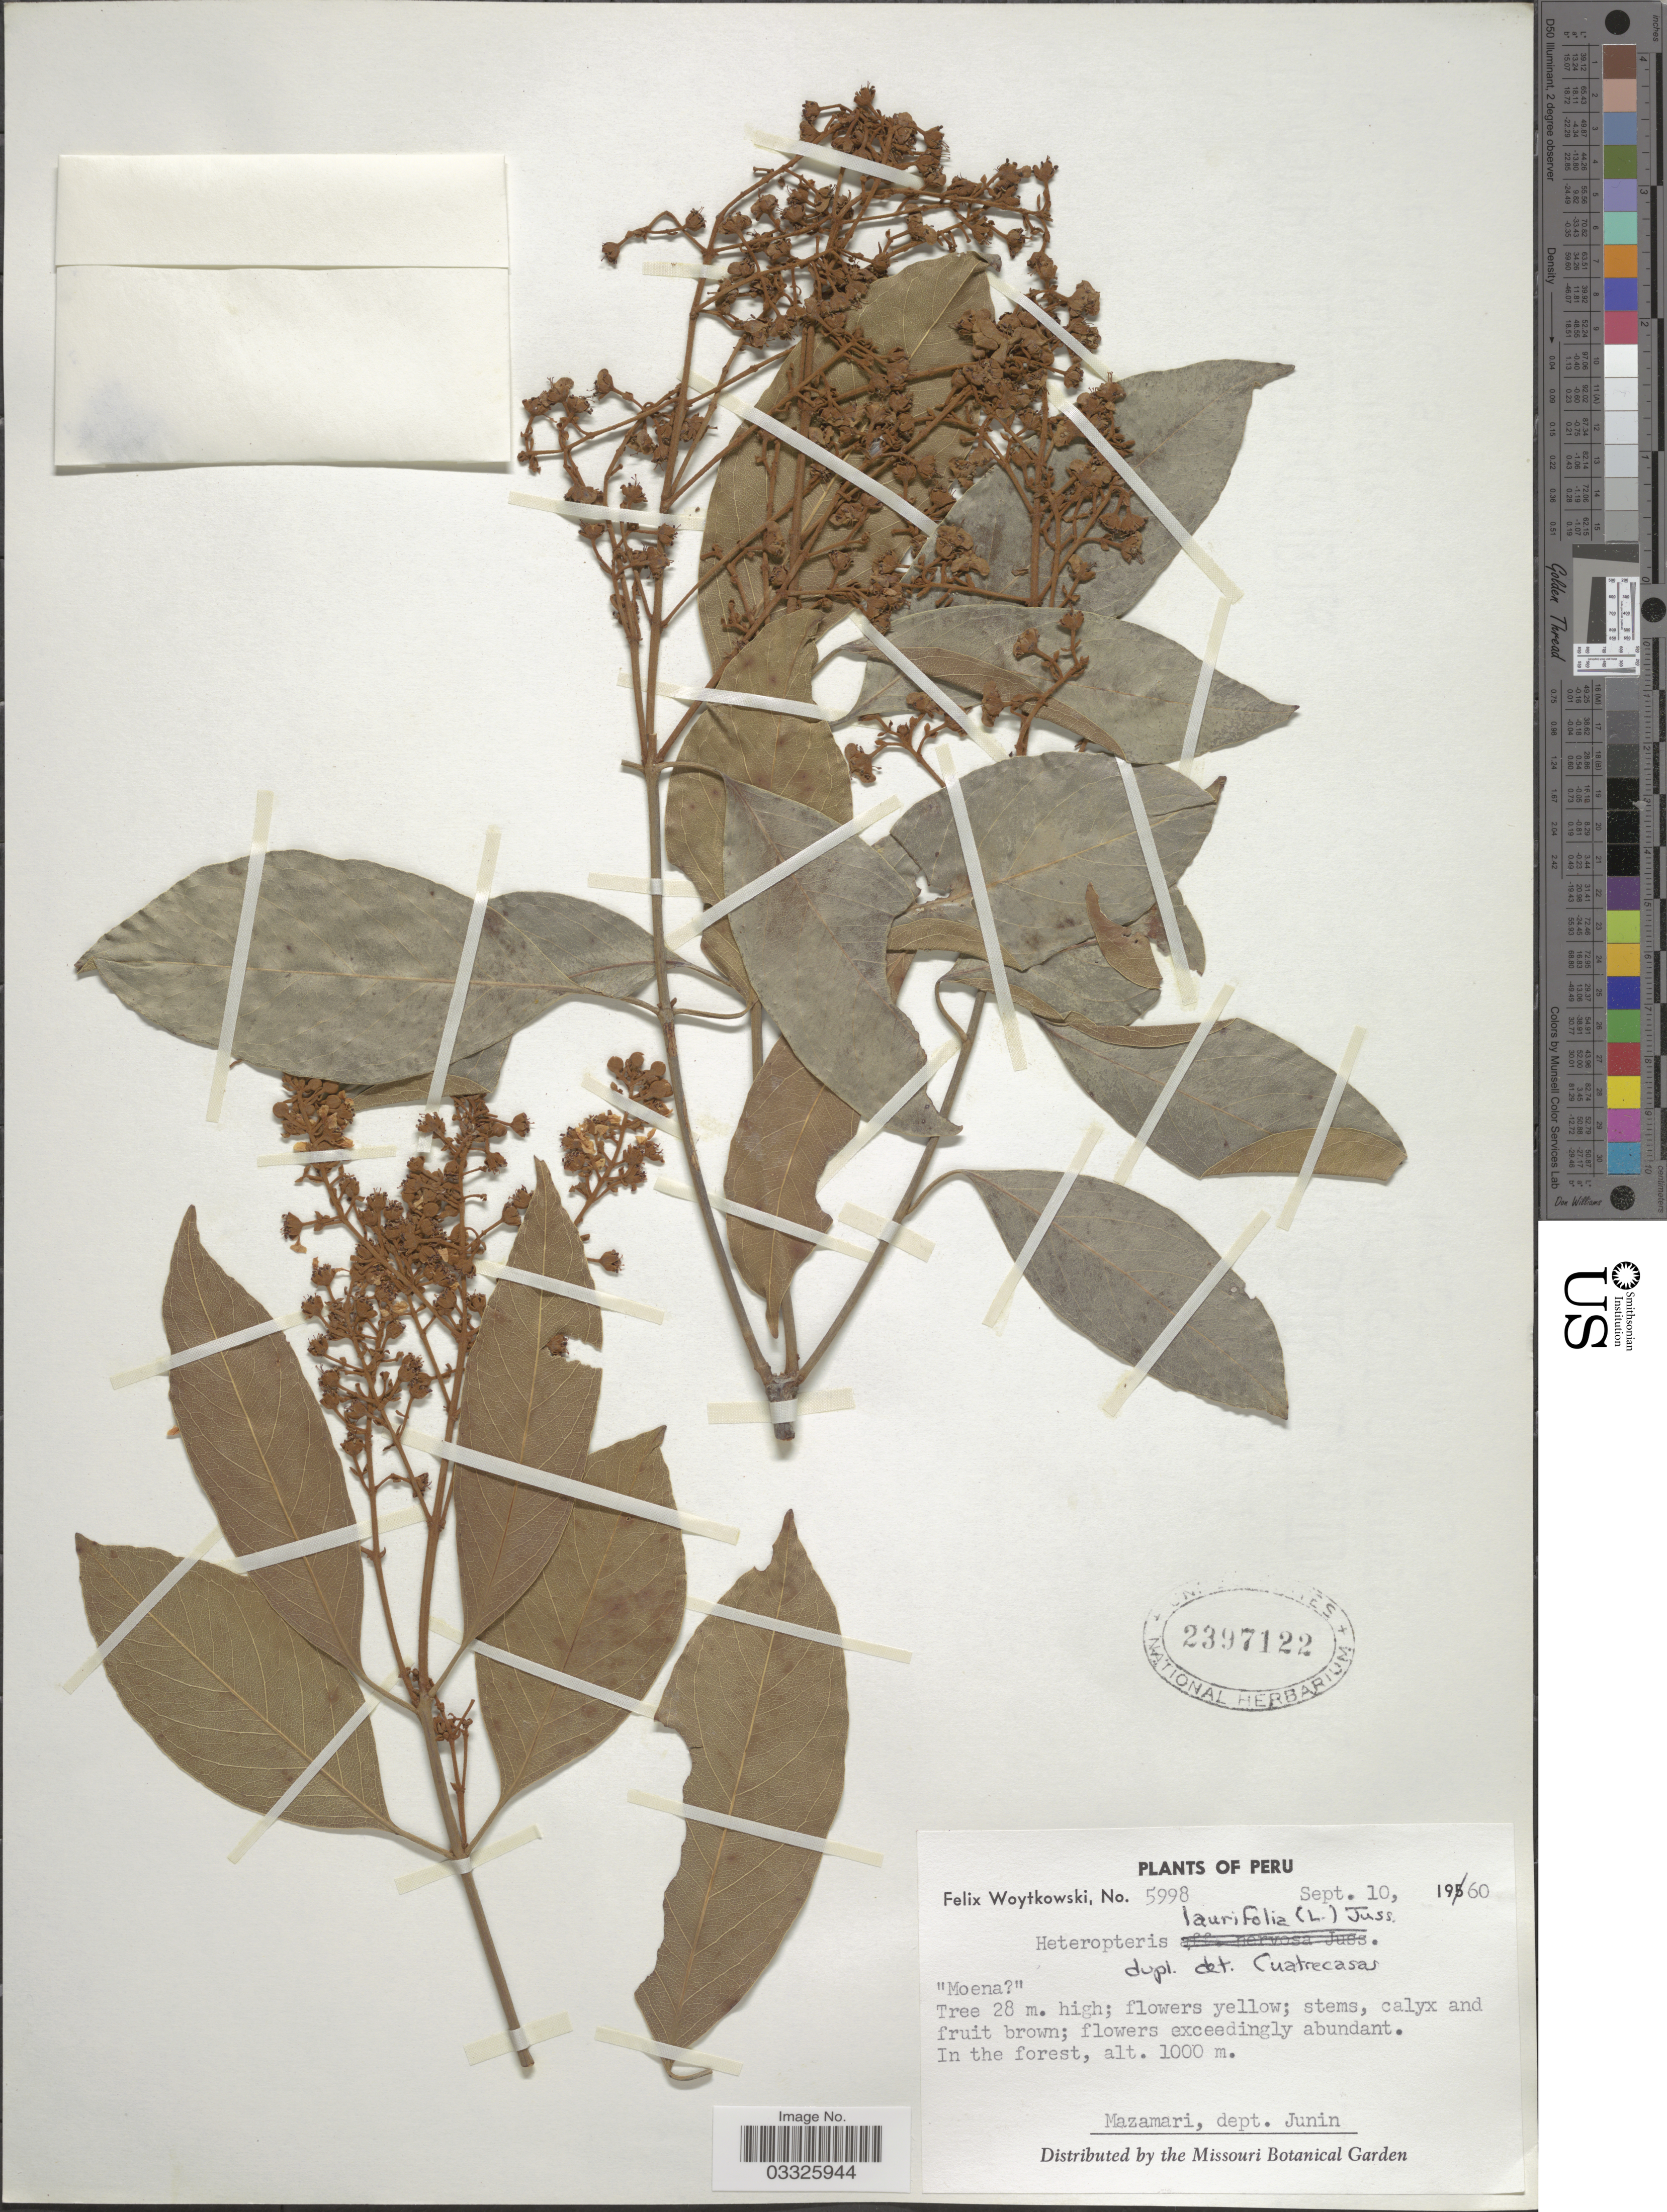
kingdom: Plantae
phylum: Tracheophyta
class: Magnoliopsida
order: Malpighiales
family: Malpighiaceae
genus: Heteropterys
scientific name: Heteropterys laurifolia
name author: (L.) A. Juss.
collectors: F. Woytkowski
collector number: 5998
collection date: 1960-09-10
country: Peru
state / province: Junín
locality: Mazamari, dept. Junin.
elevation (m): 1000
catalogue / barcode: US 2397122